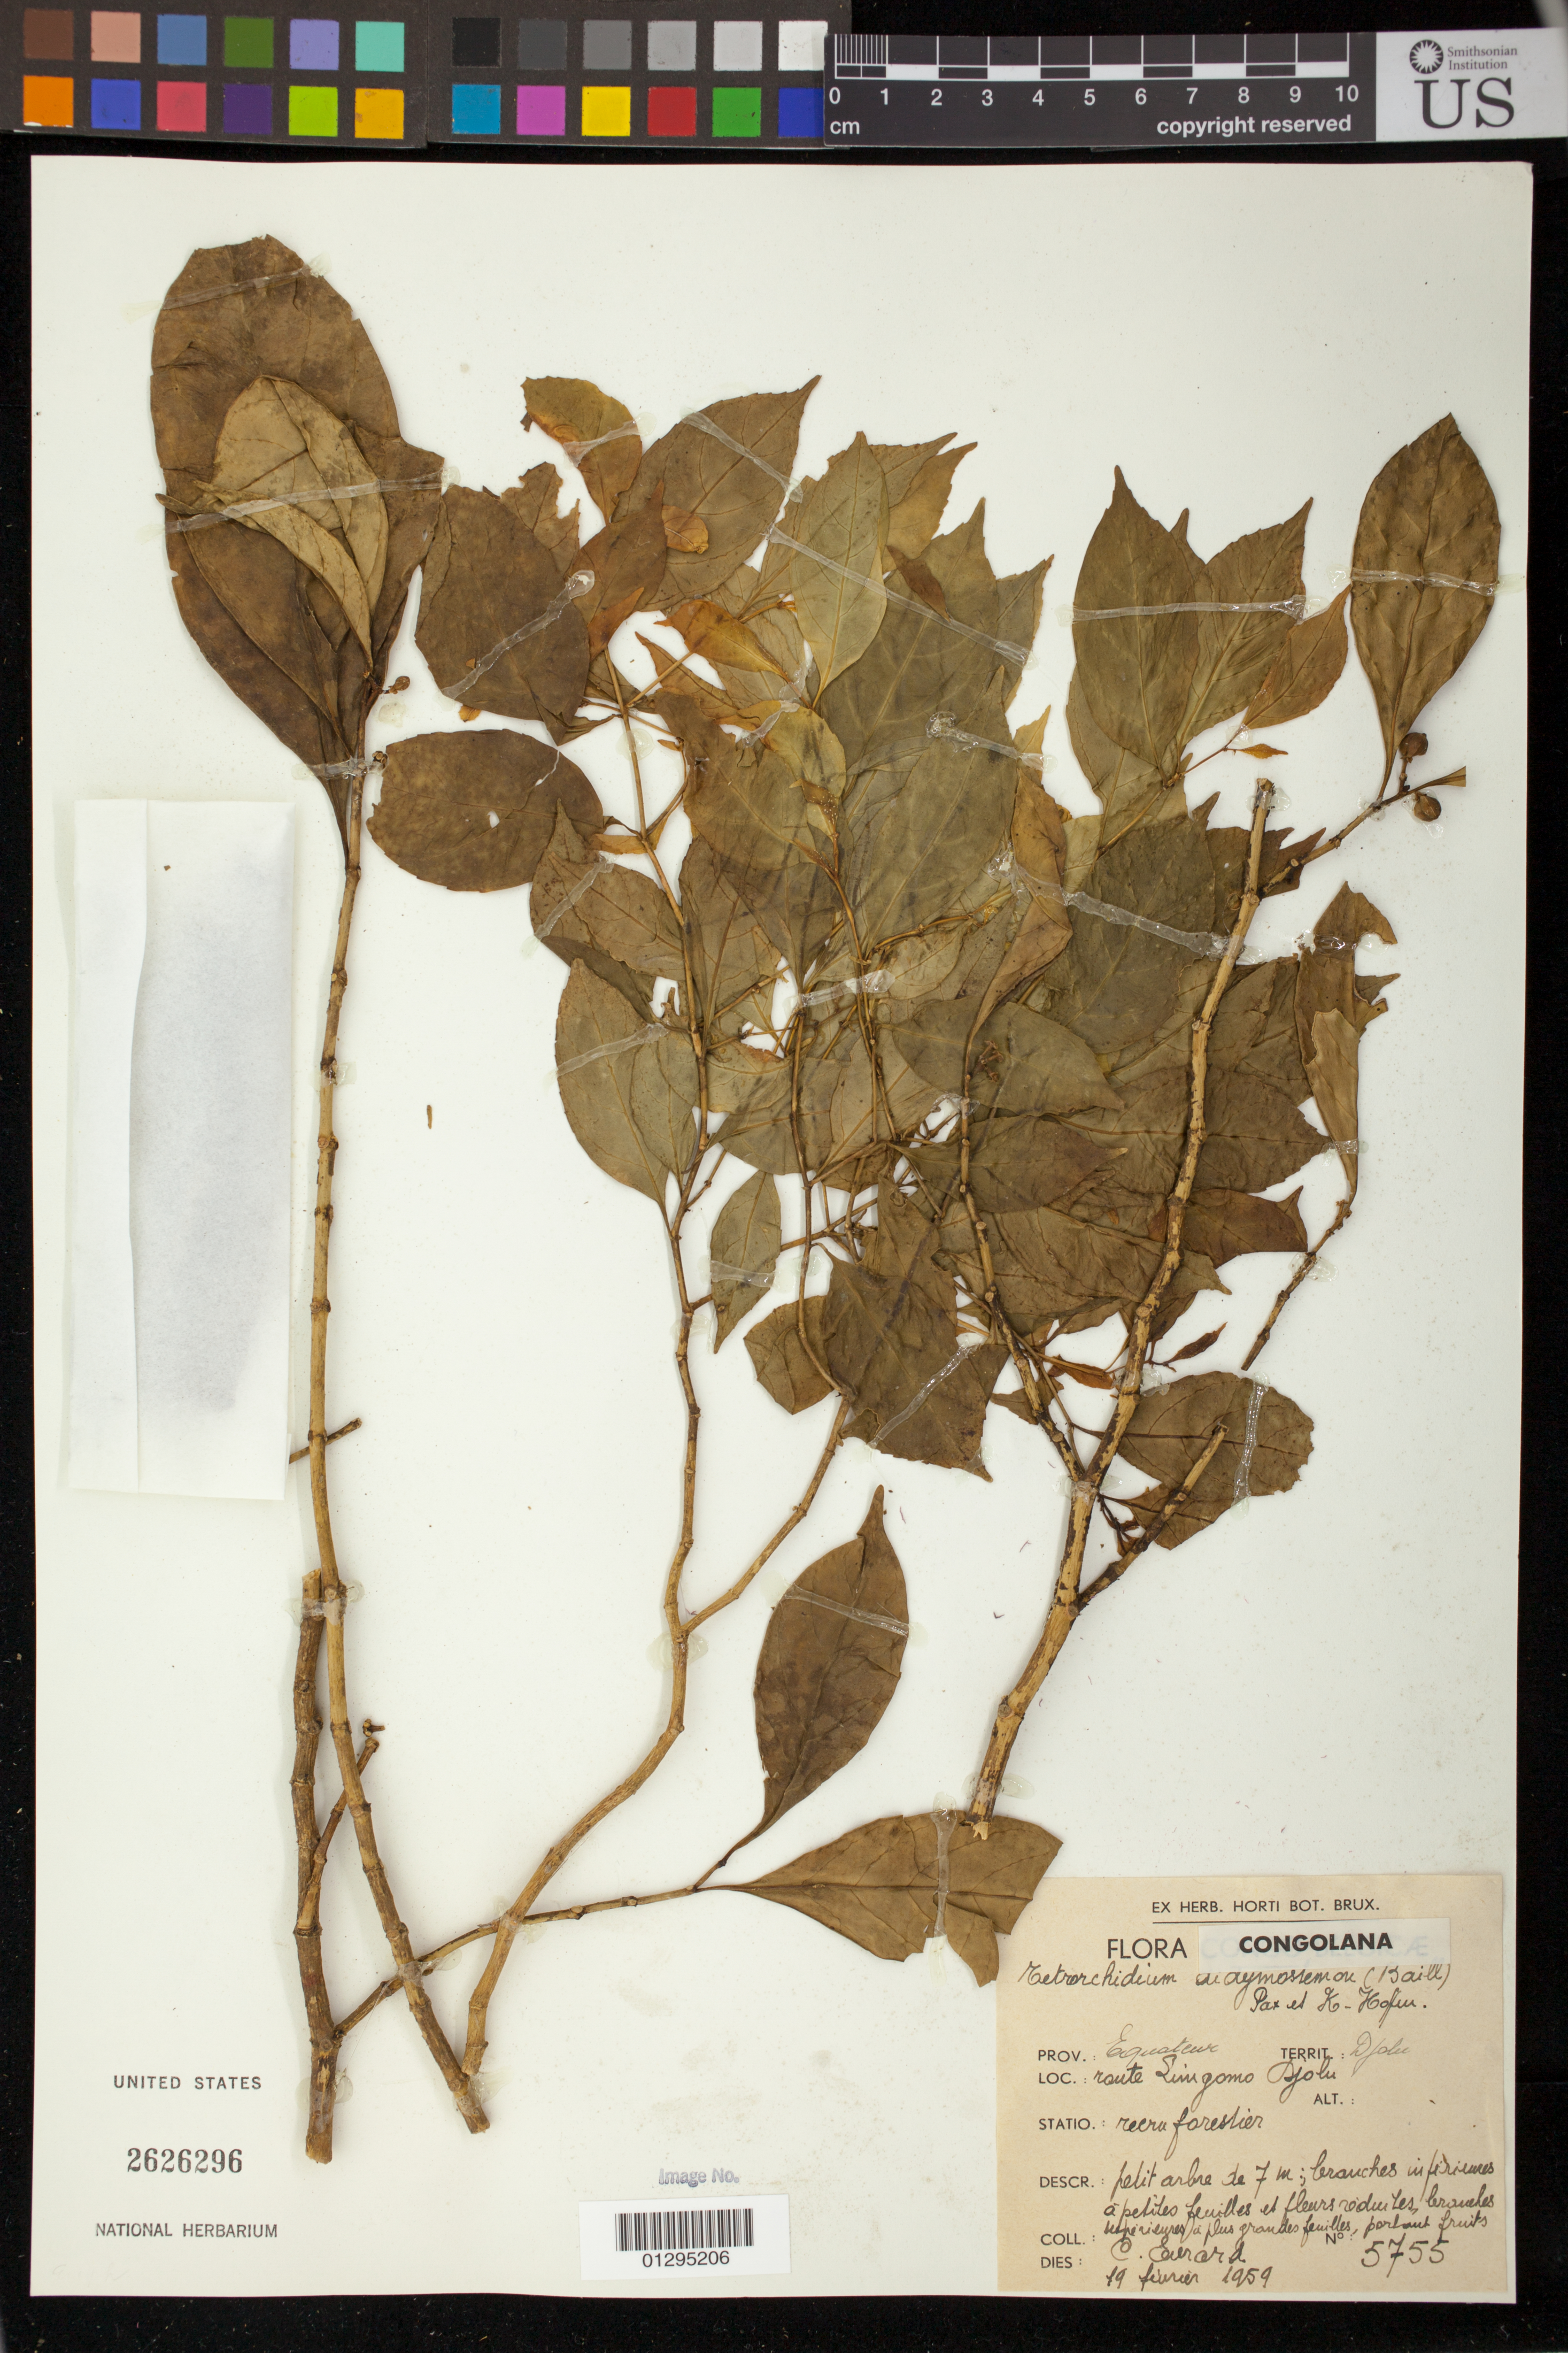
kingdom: Plantae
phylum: Tracheophyta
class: Magnoliopsida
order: Malpighiales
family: Euphorbiaceae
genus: Tetrorchidium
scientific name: Tetrorchidium didymostemon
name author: (Baill.) Pax & K. Hoffm.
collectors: C. Everard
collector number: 5755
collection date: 1959-02-19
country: Congo, Democratic Republic of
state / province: Equateur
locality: Djolu, Route Simgomo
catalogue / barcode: US 2626296